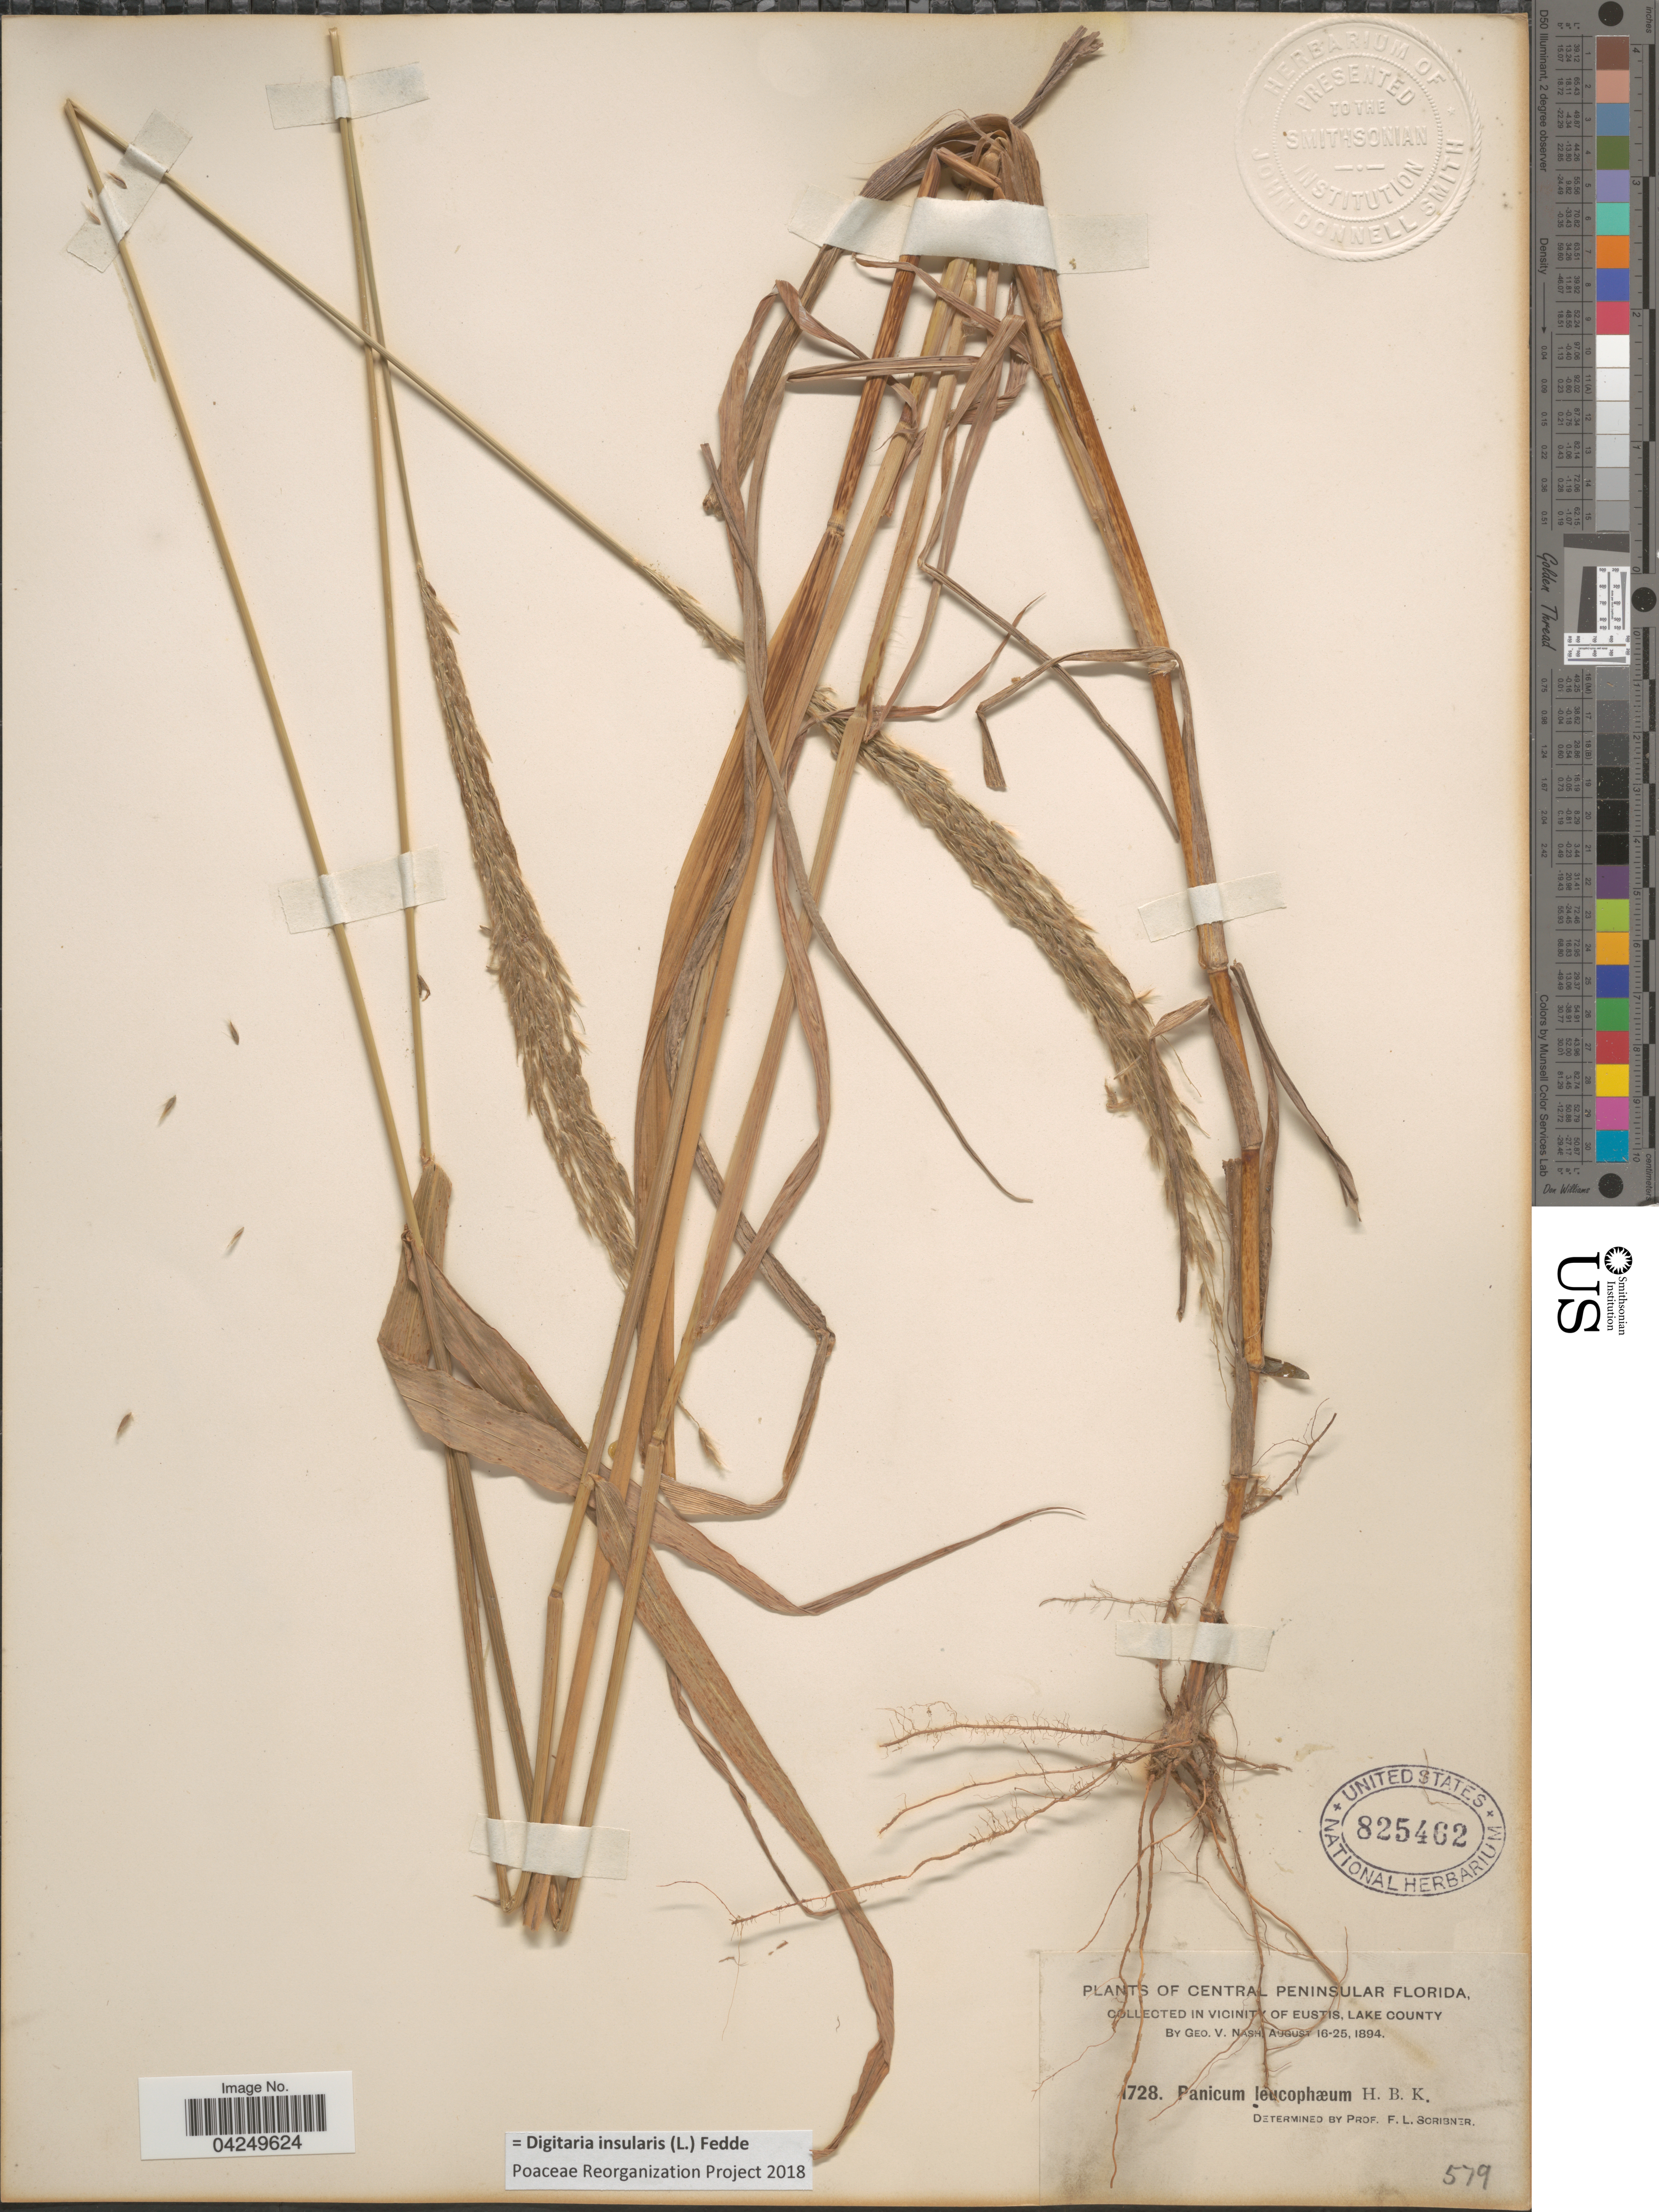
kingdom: Plantae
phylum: Tracheophyta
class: Liliopsida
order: Poales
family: Poaceae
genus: Digitaria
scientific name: Digitaria insularis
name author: (L.) Fedde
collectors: G. V. Nash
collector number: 1728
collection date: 1894-08-16/1894-08-25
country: United States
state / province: Florida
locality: Central Peninsular Florida, in Vicinity of Eustis, Lake County.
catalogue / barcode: US 825462